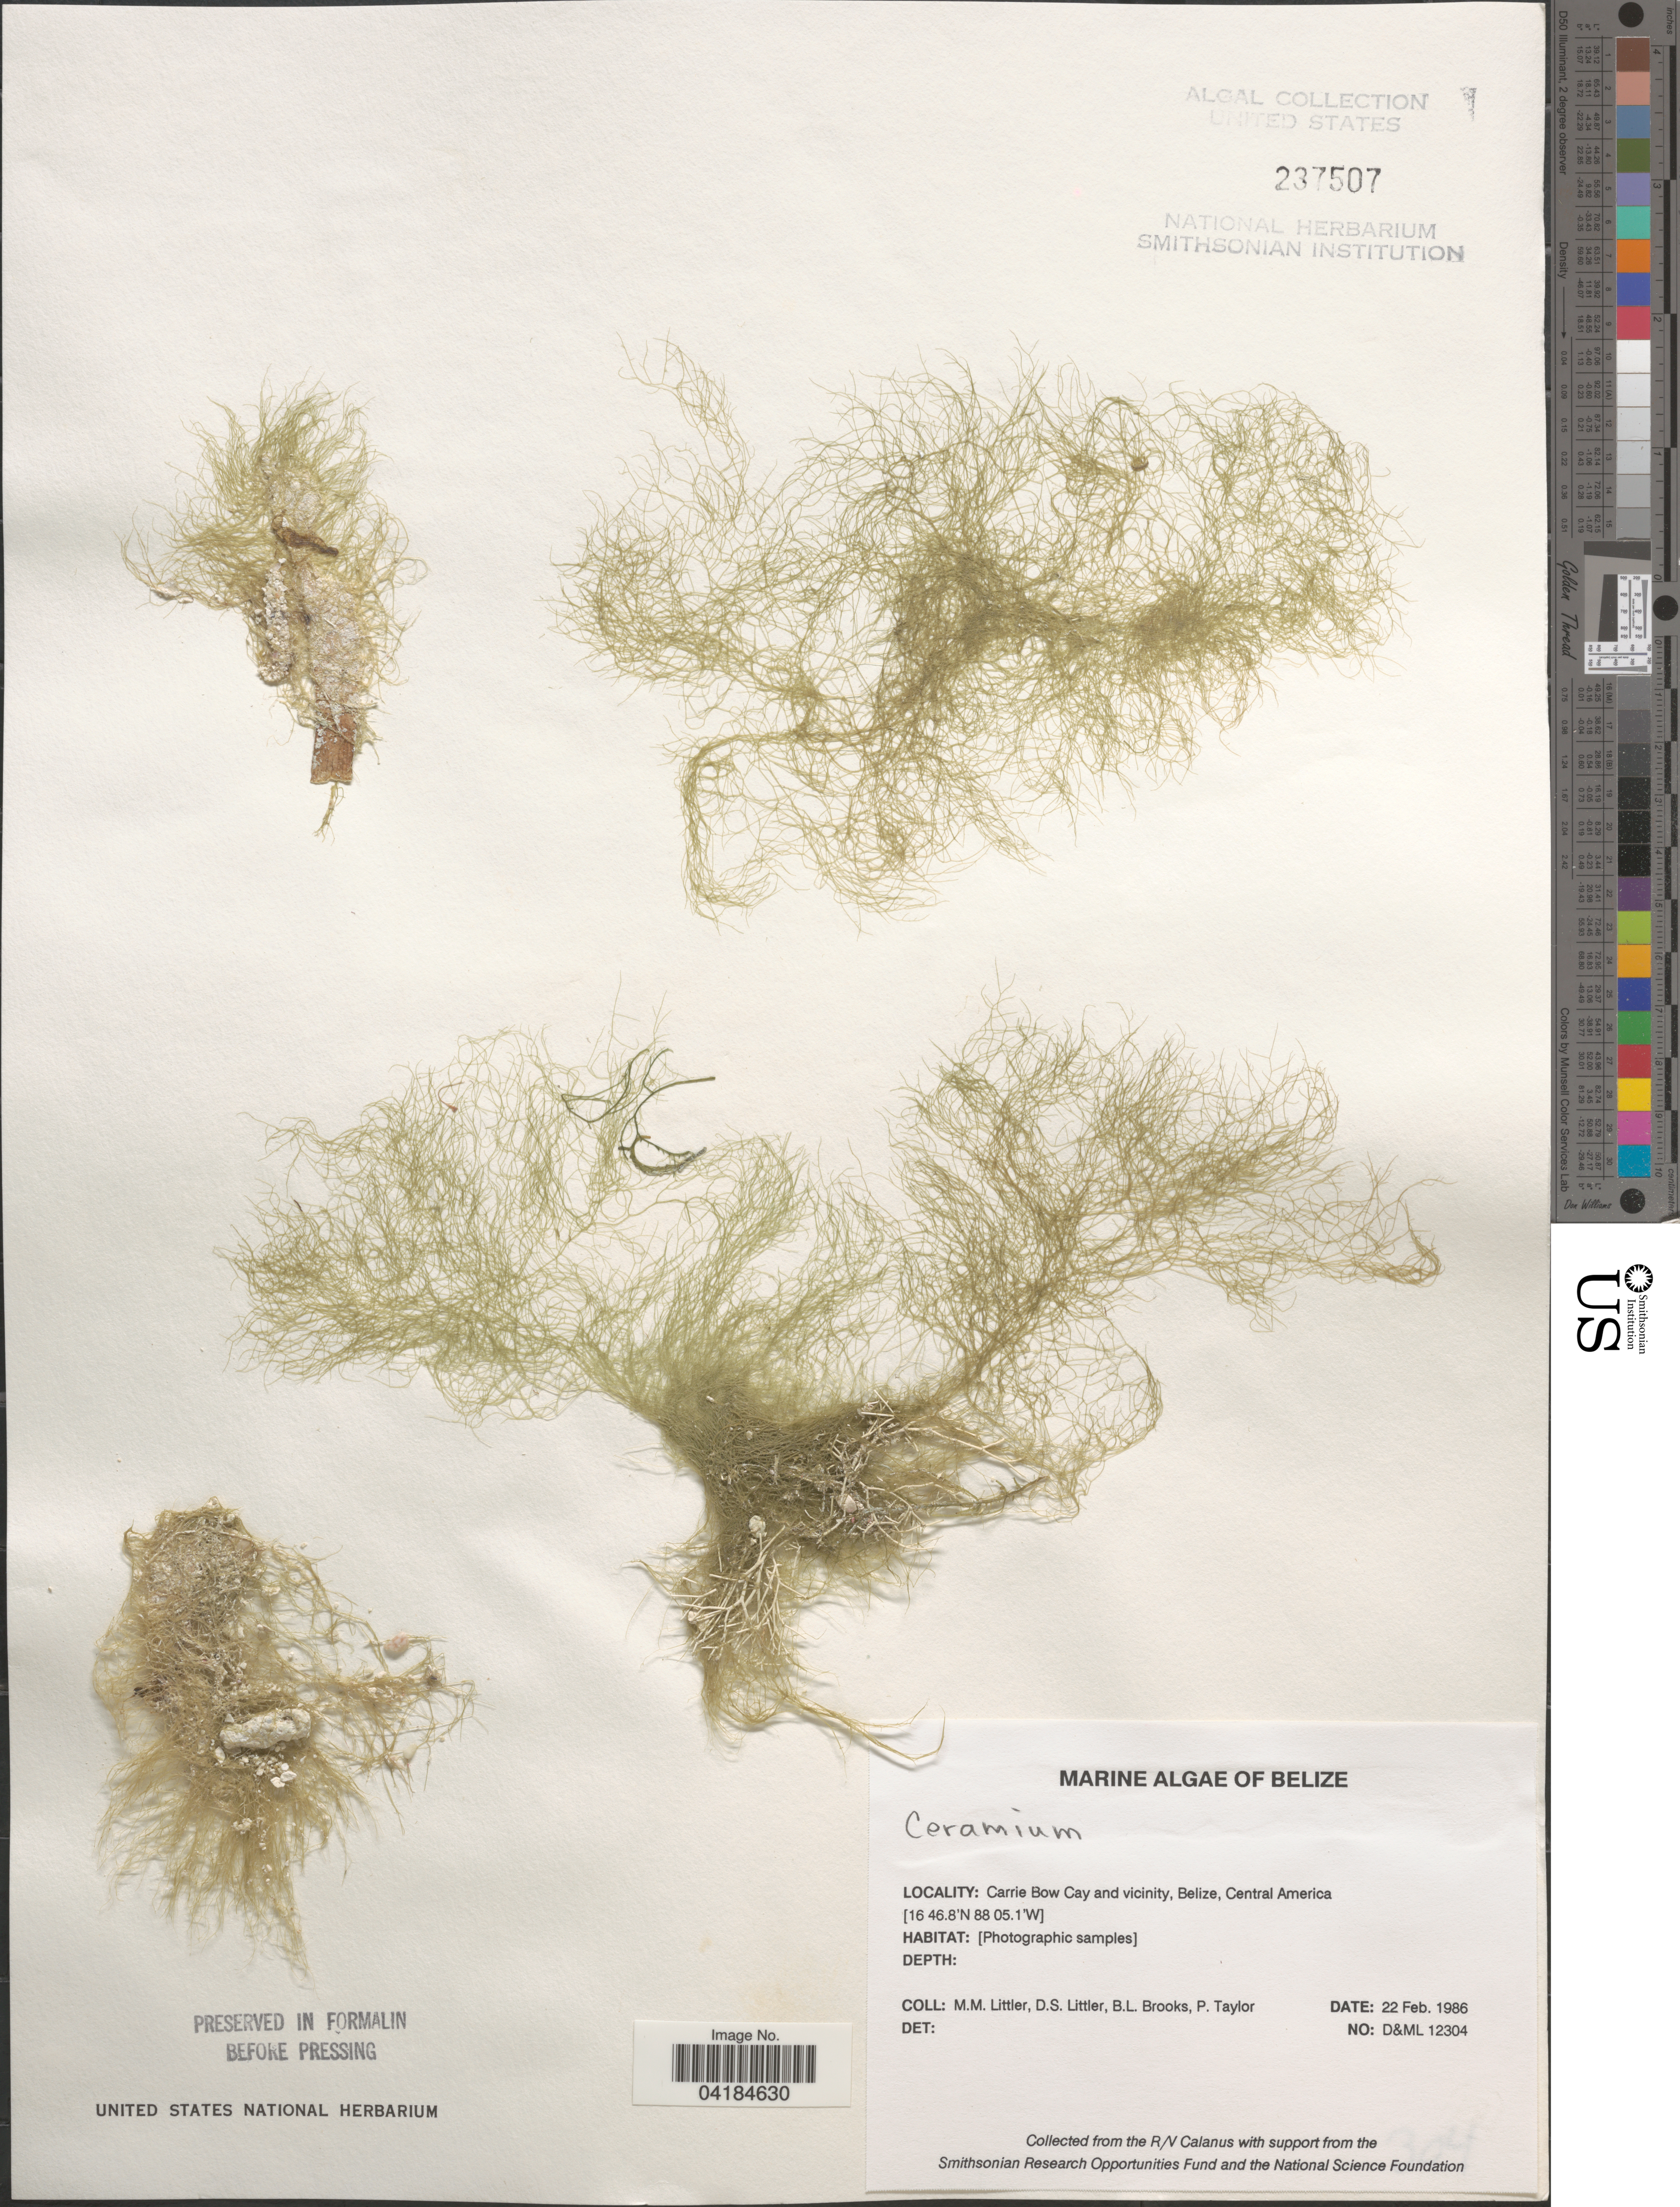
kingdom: Plantae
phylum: Rhodophyta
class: Florideophyceae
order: Ceramiales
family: Ceramiaceae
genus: Ceramium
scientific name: Ceramium sp.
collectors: D. S. Littler, B. Brooks & P. Taylor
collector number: D&ML12304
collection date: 1986-02-22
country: Belize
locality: Carrie Bow Cay and vicinity.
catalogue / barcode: US 237507